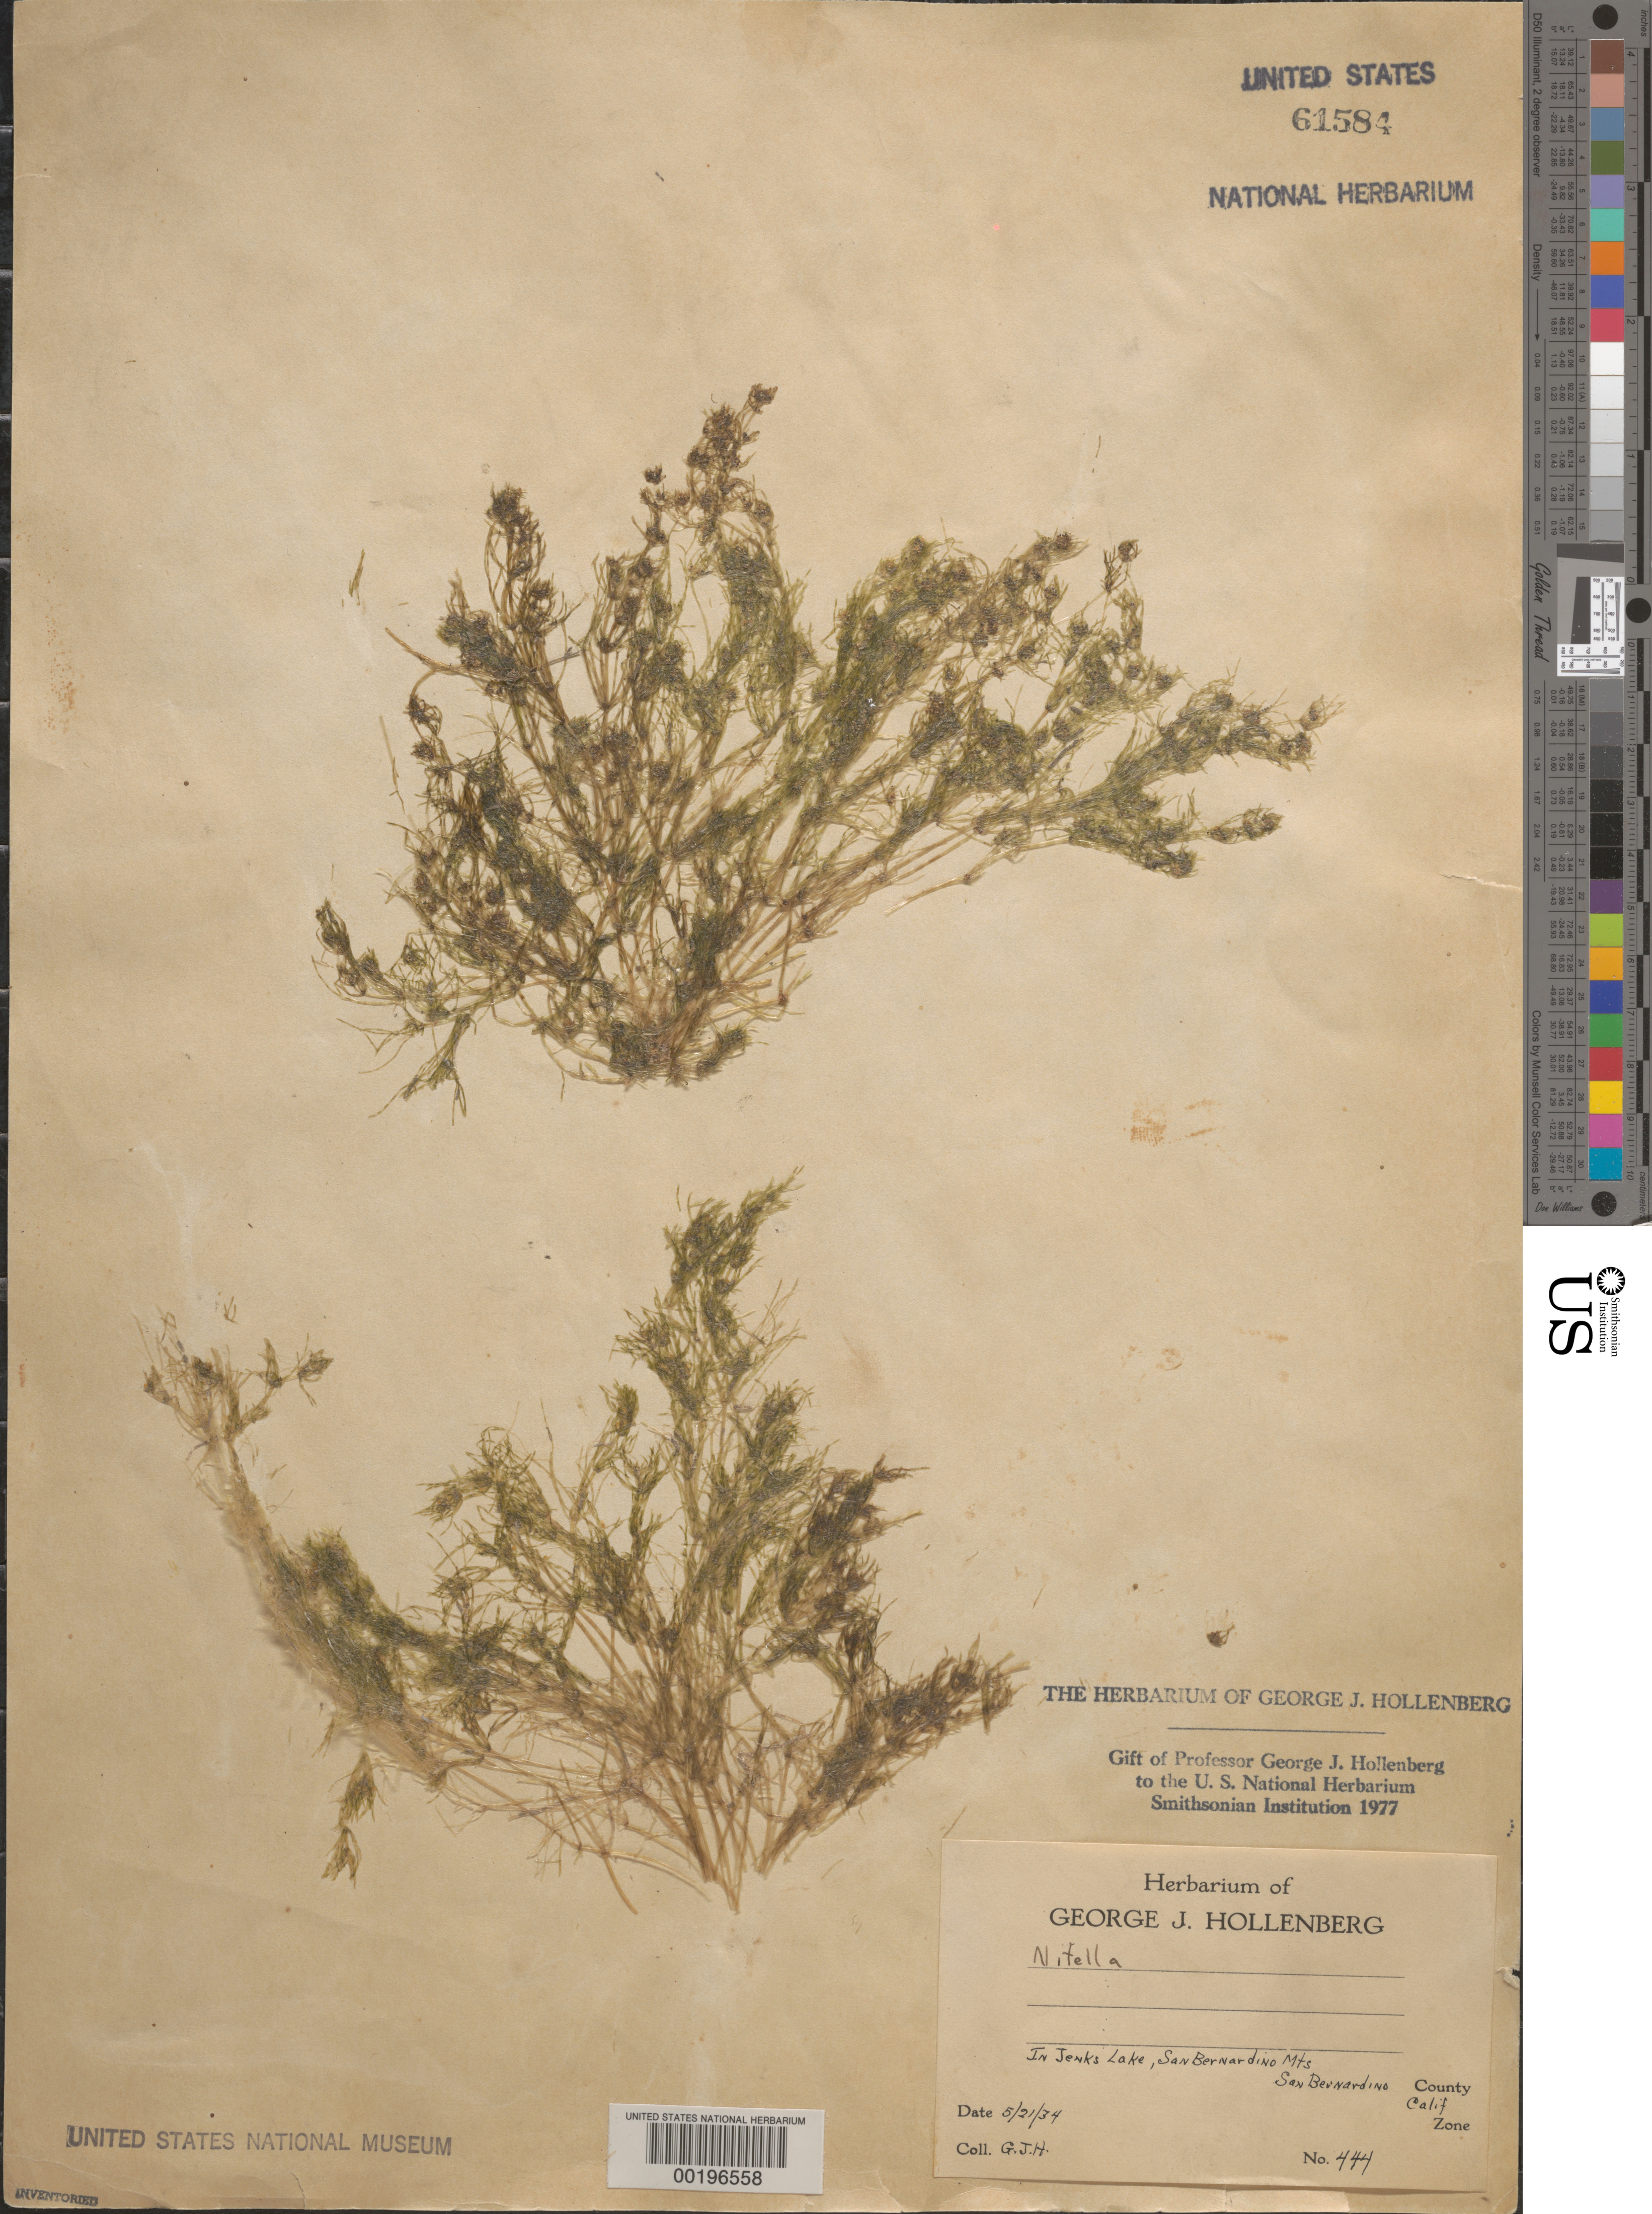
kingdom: Plantae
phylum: Charophyta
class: Charophyceae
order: Charales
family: Characeae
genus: Nitella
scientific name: Nitella sp.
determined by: Hollenberg, George J.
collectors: G. Hollenberg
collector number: GJH 444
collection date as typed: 21 May 1934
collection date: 1934-05-21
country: United States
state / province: California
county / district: San Bernardino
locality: Jenks Lake, San Bernardino Mountains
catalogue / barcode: US 61584